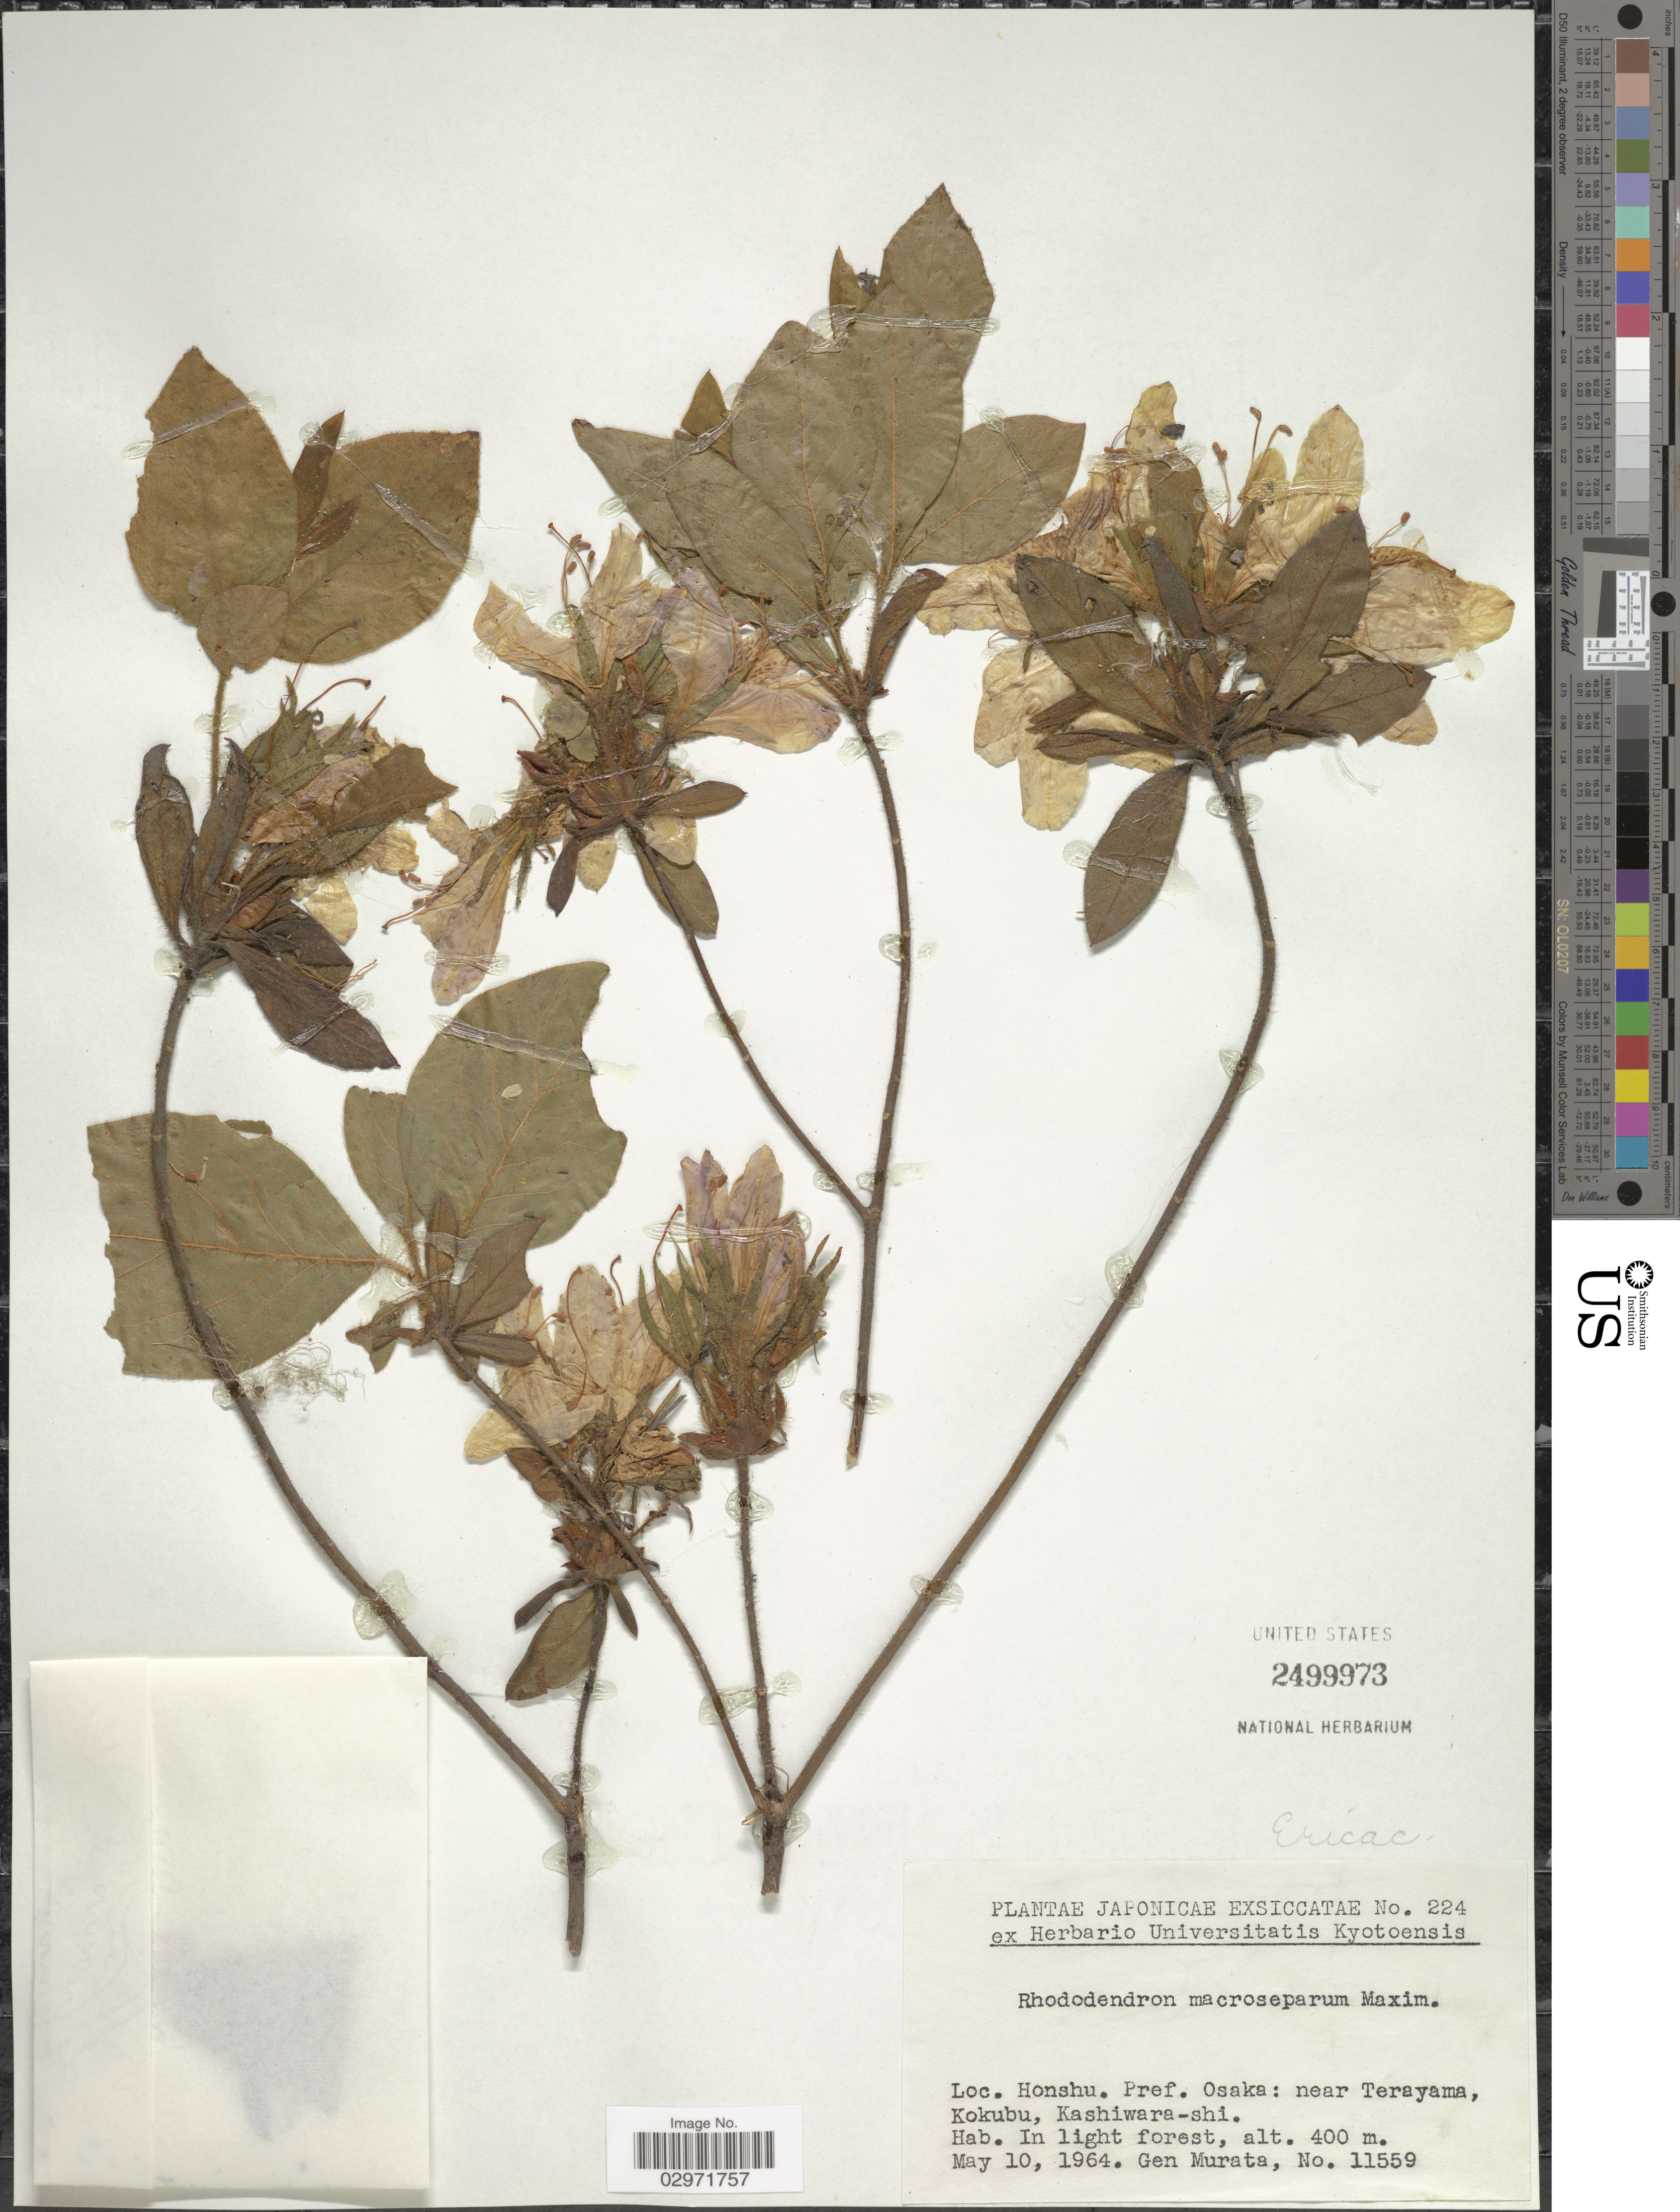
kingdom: Plantae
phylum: Tracheophyta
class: Magnoliopsida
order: Ericales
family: Ericaceae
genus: Rhododendron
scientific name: Rhododendron macrosepalum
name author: Maxim.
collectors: G. Murata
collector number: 11559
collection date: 1964-05-10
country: Japan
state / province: Osaka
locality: Honshu. Pref. Osaka: near Terayama, Kokubu, Kashiwara-shi.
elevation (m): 400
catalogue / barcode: US 2499973